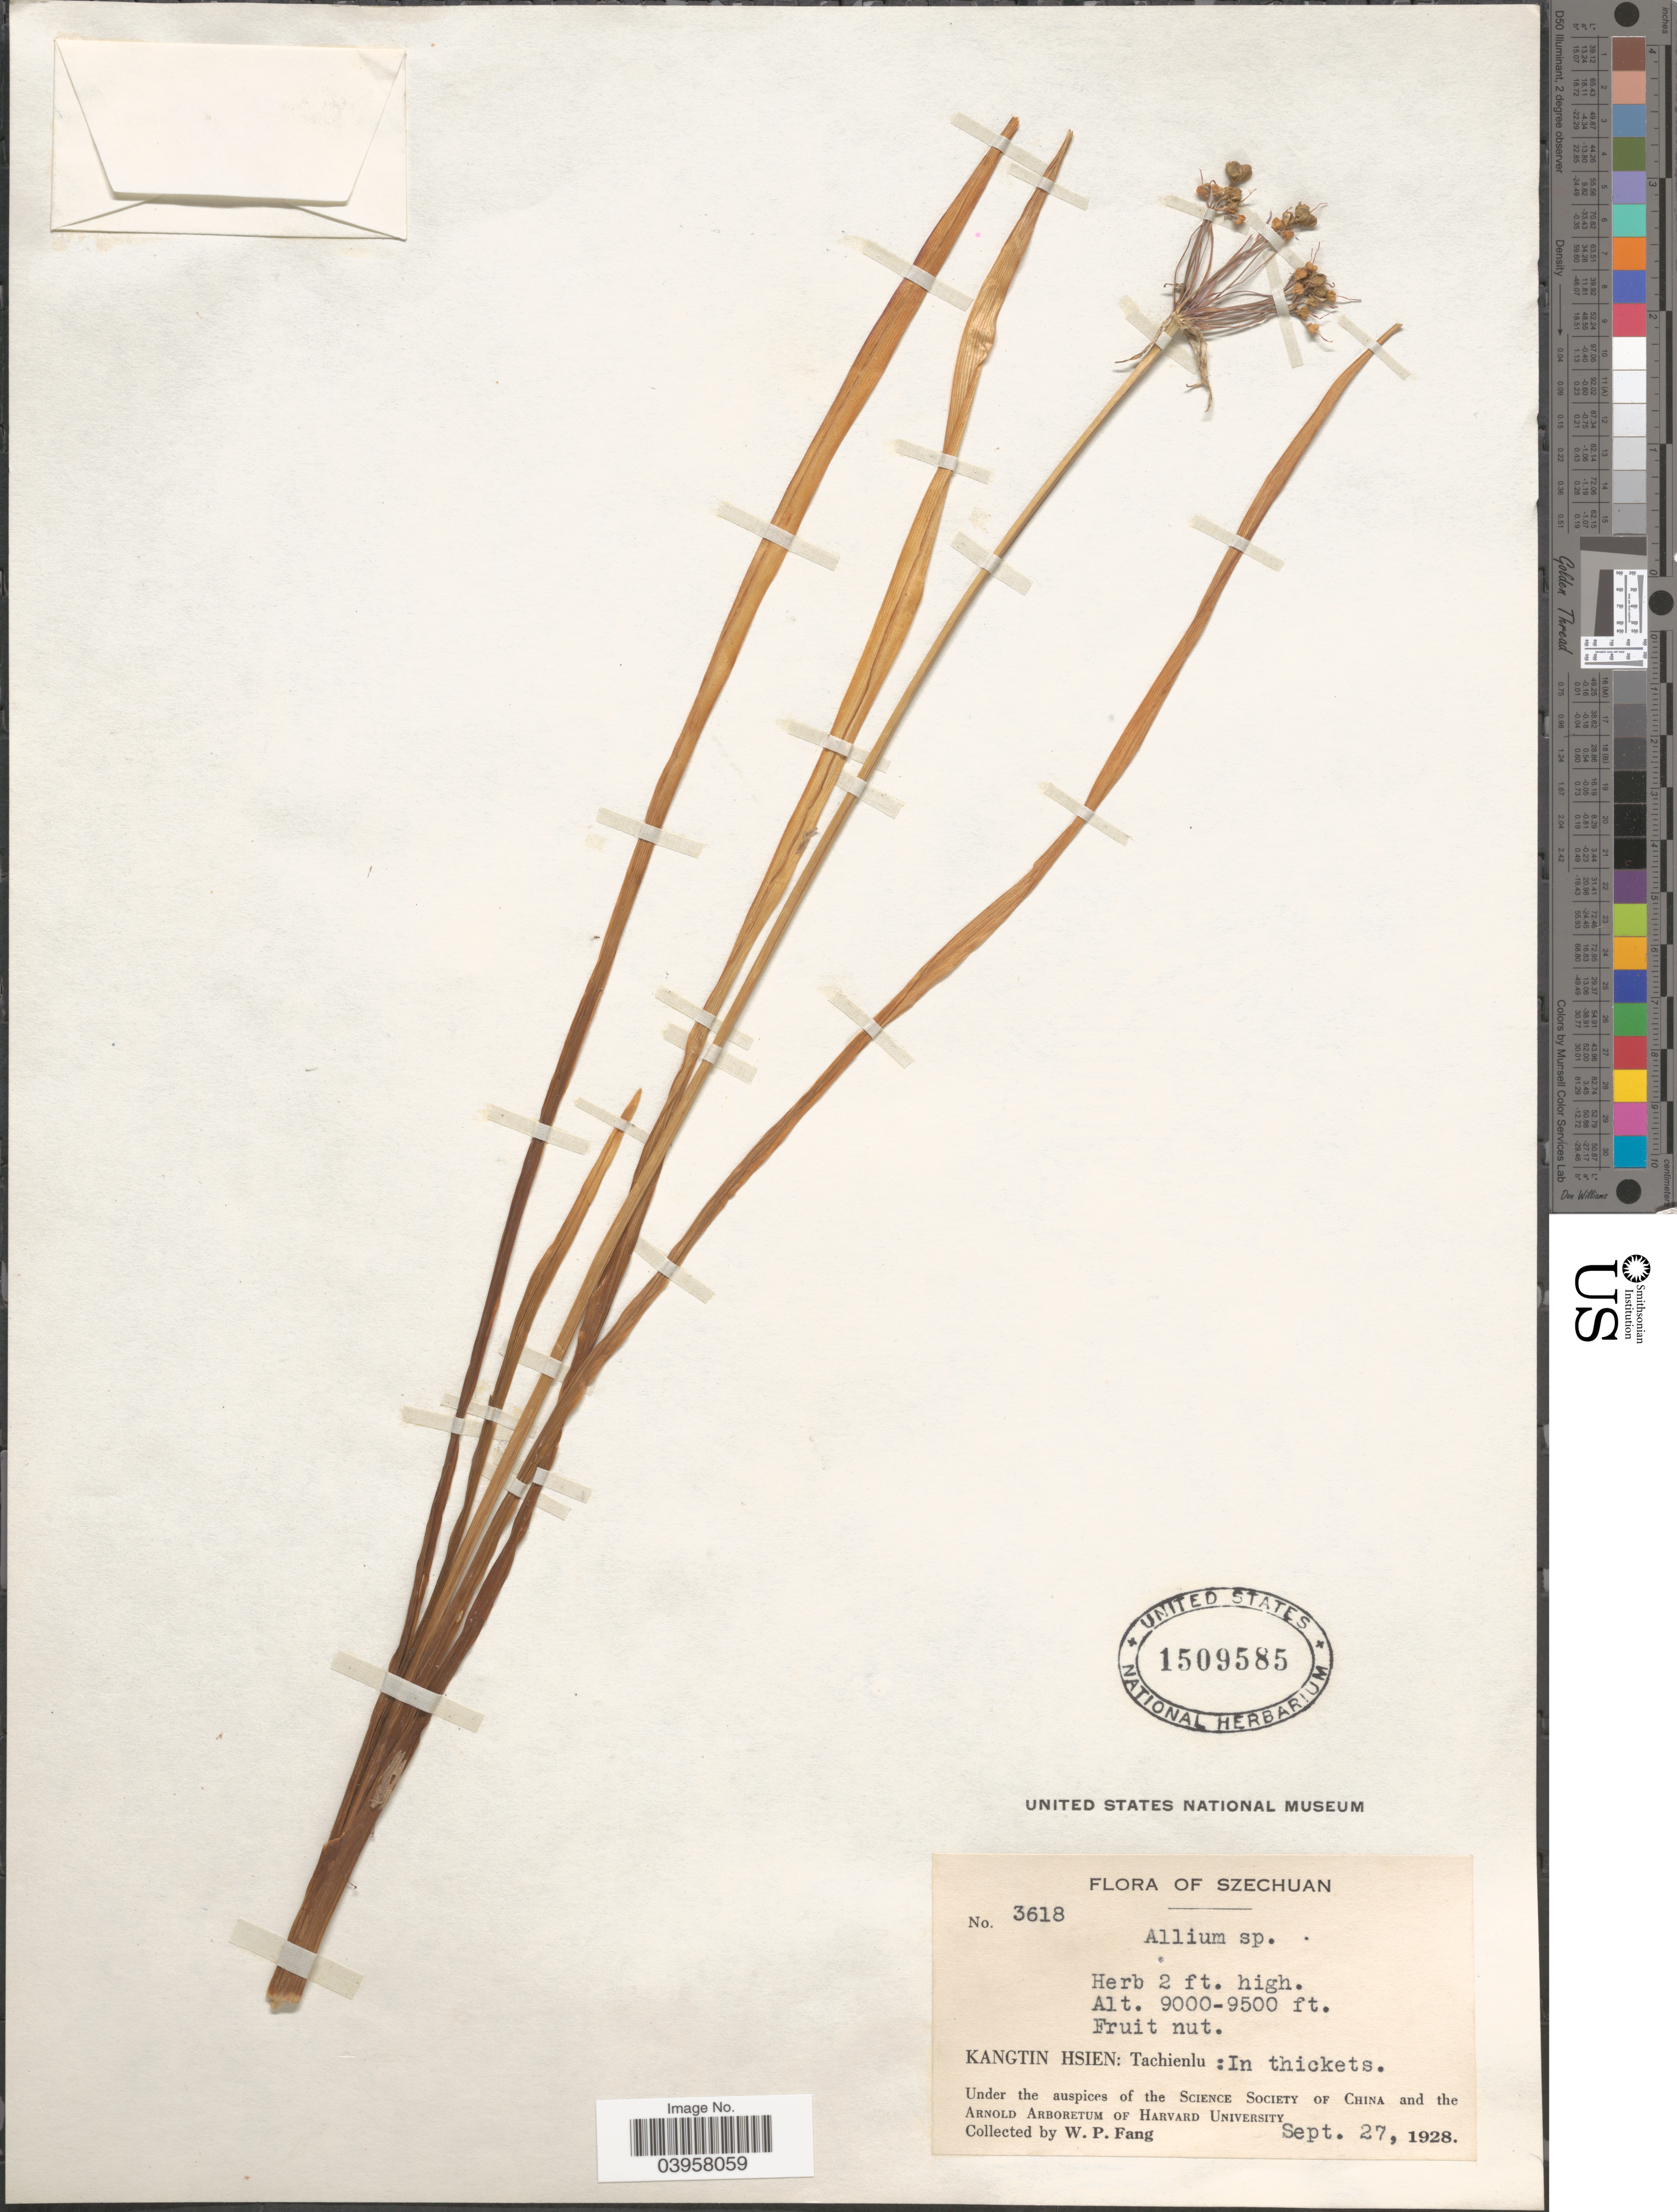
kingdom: Plantae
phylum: Tracheophyta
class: Liliopsida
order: Asparagales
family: Amaryllidaceae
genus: Allium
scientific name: Allium sp.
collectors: W. P. Fang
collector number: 3618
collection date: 1928-09-27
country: China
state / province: Sichuan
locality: Szechuan. Kangtin Hsien: Tachienlu.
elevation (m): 2743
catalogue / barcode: US 1509585